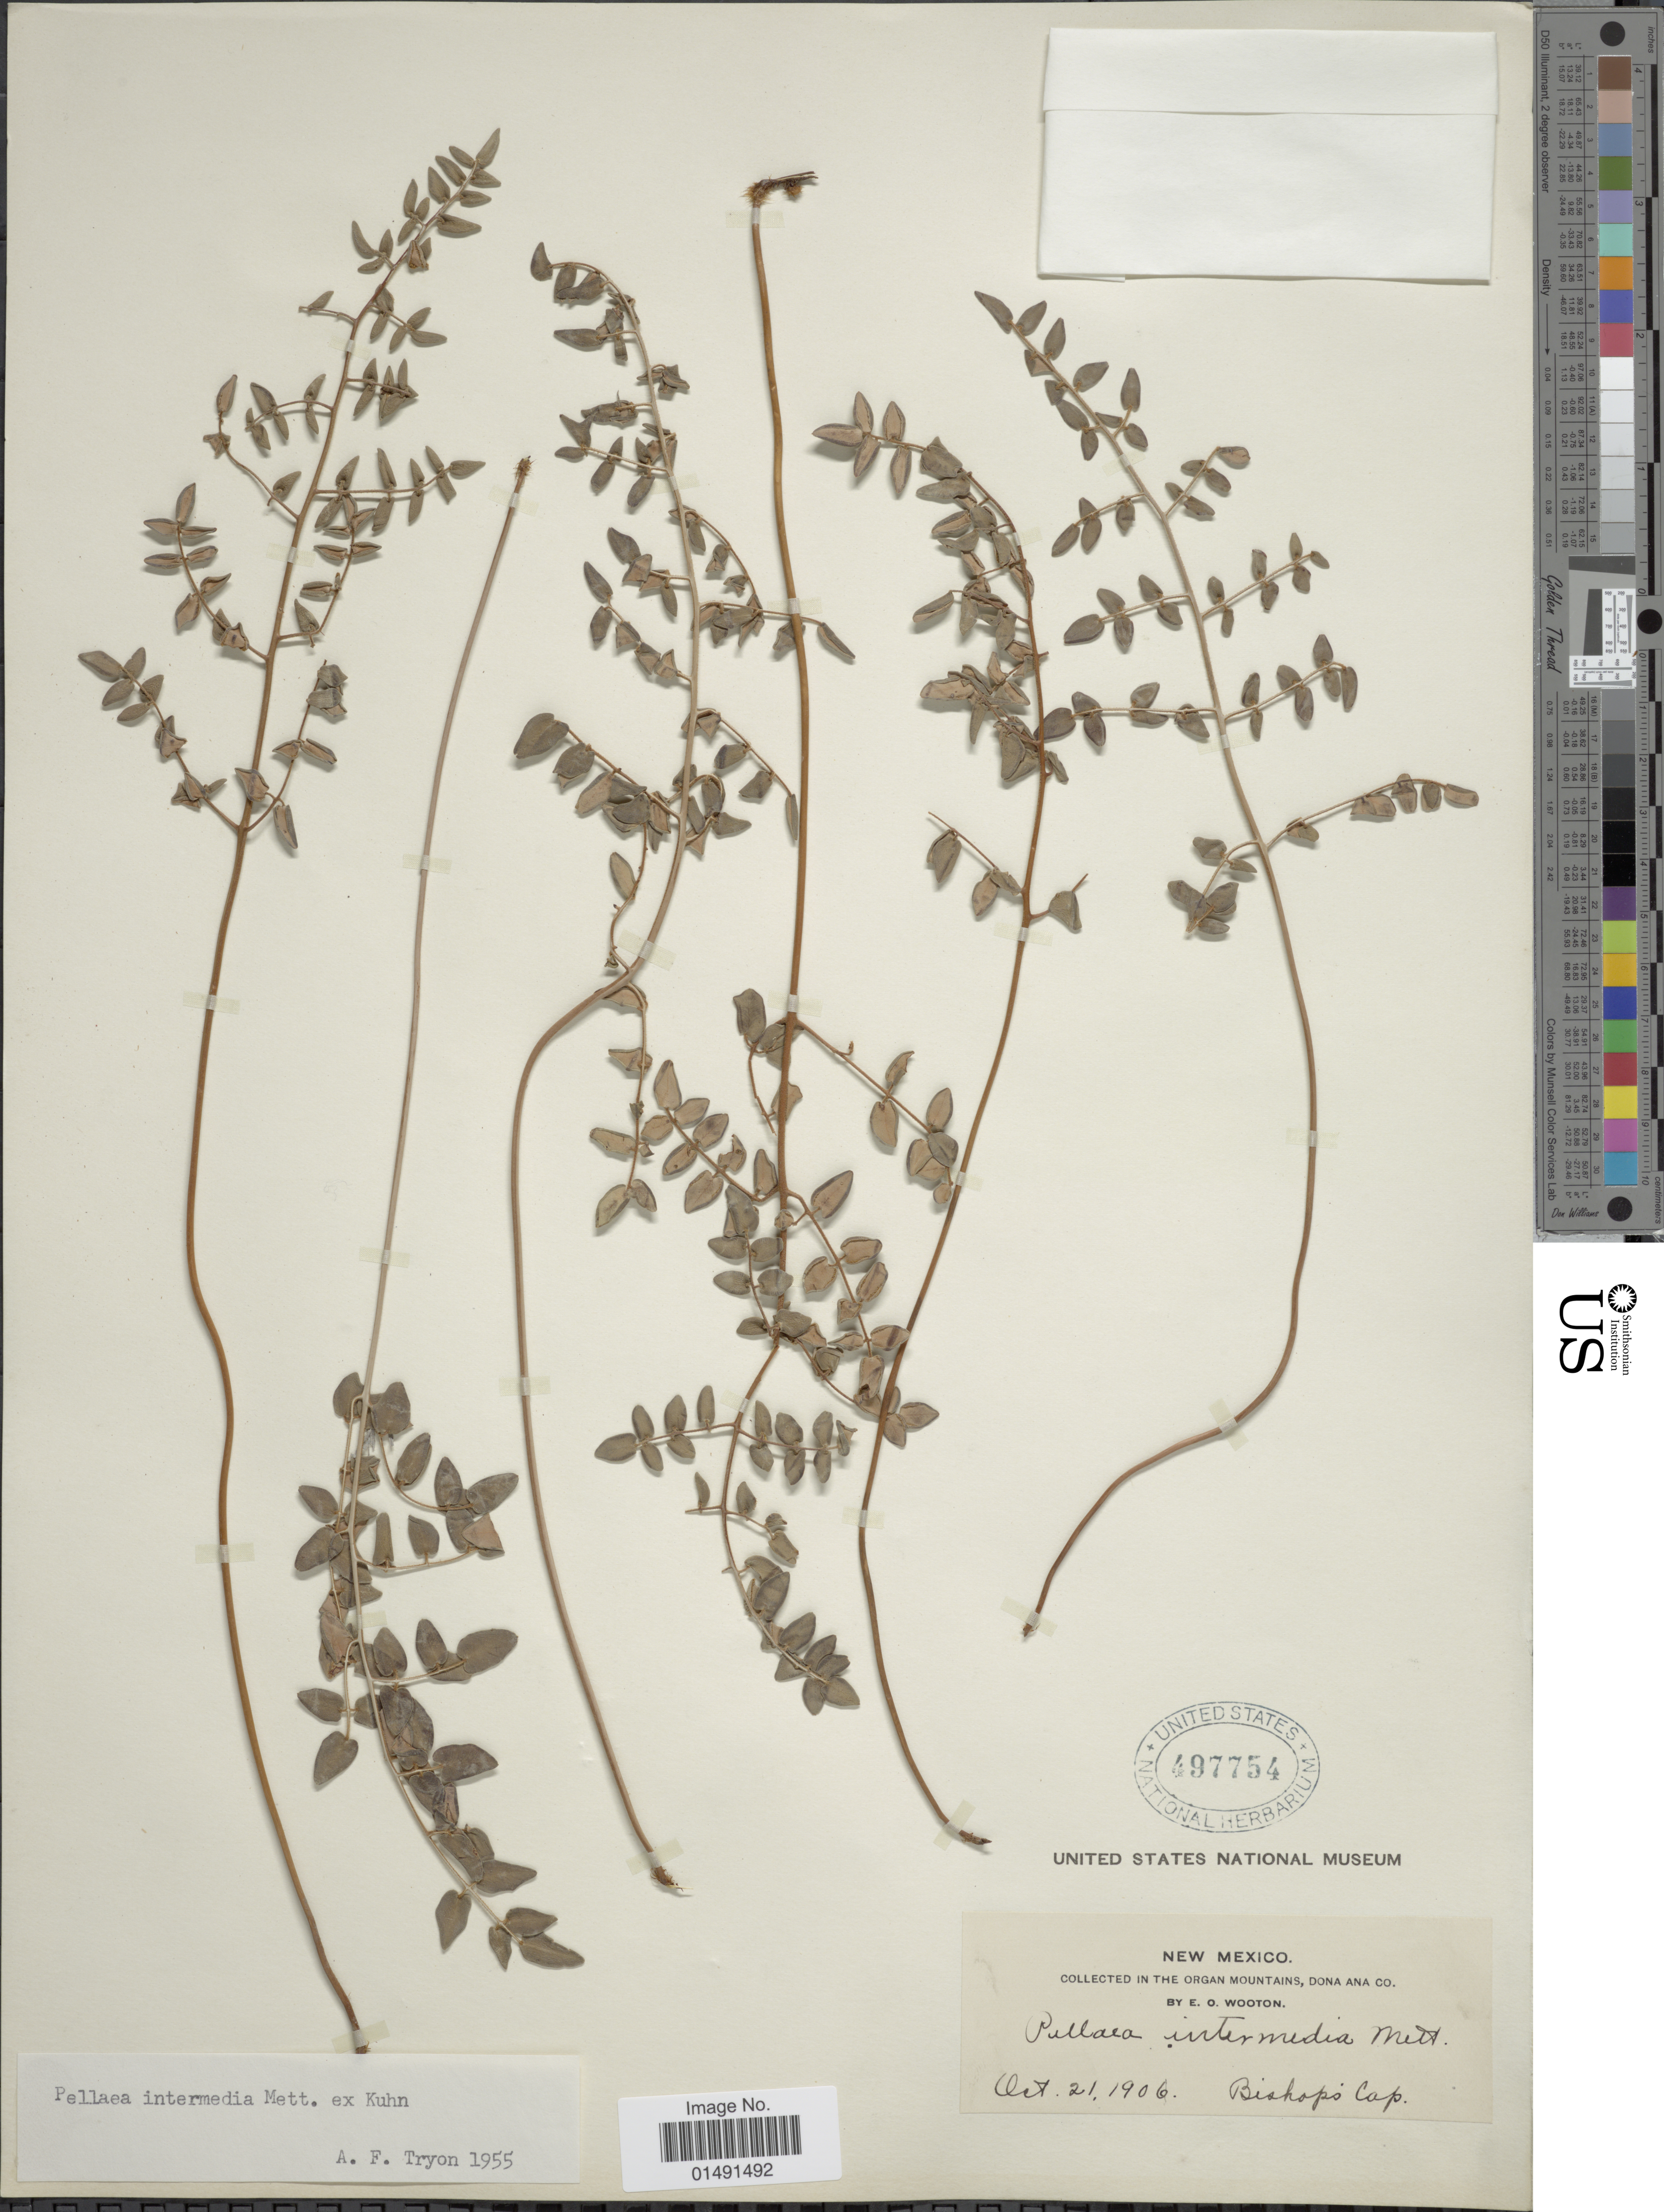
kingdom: Plantae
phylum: Tracheophyta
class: Polypodiopsida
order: Polypodiales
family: Pteridaceae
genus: Pellaea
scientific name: Pellaea intermedia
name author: Mett. ex Kuhn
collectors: E. O. Wooton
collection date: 1906-10-21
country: United States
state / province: New Mexico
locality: In the Organ Mountains, Dona Ana Co, Bishops Cap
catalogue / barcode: US 497754